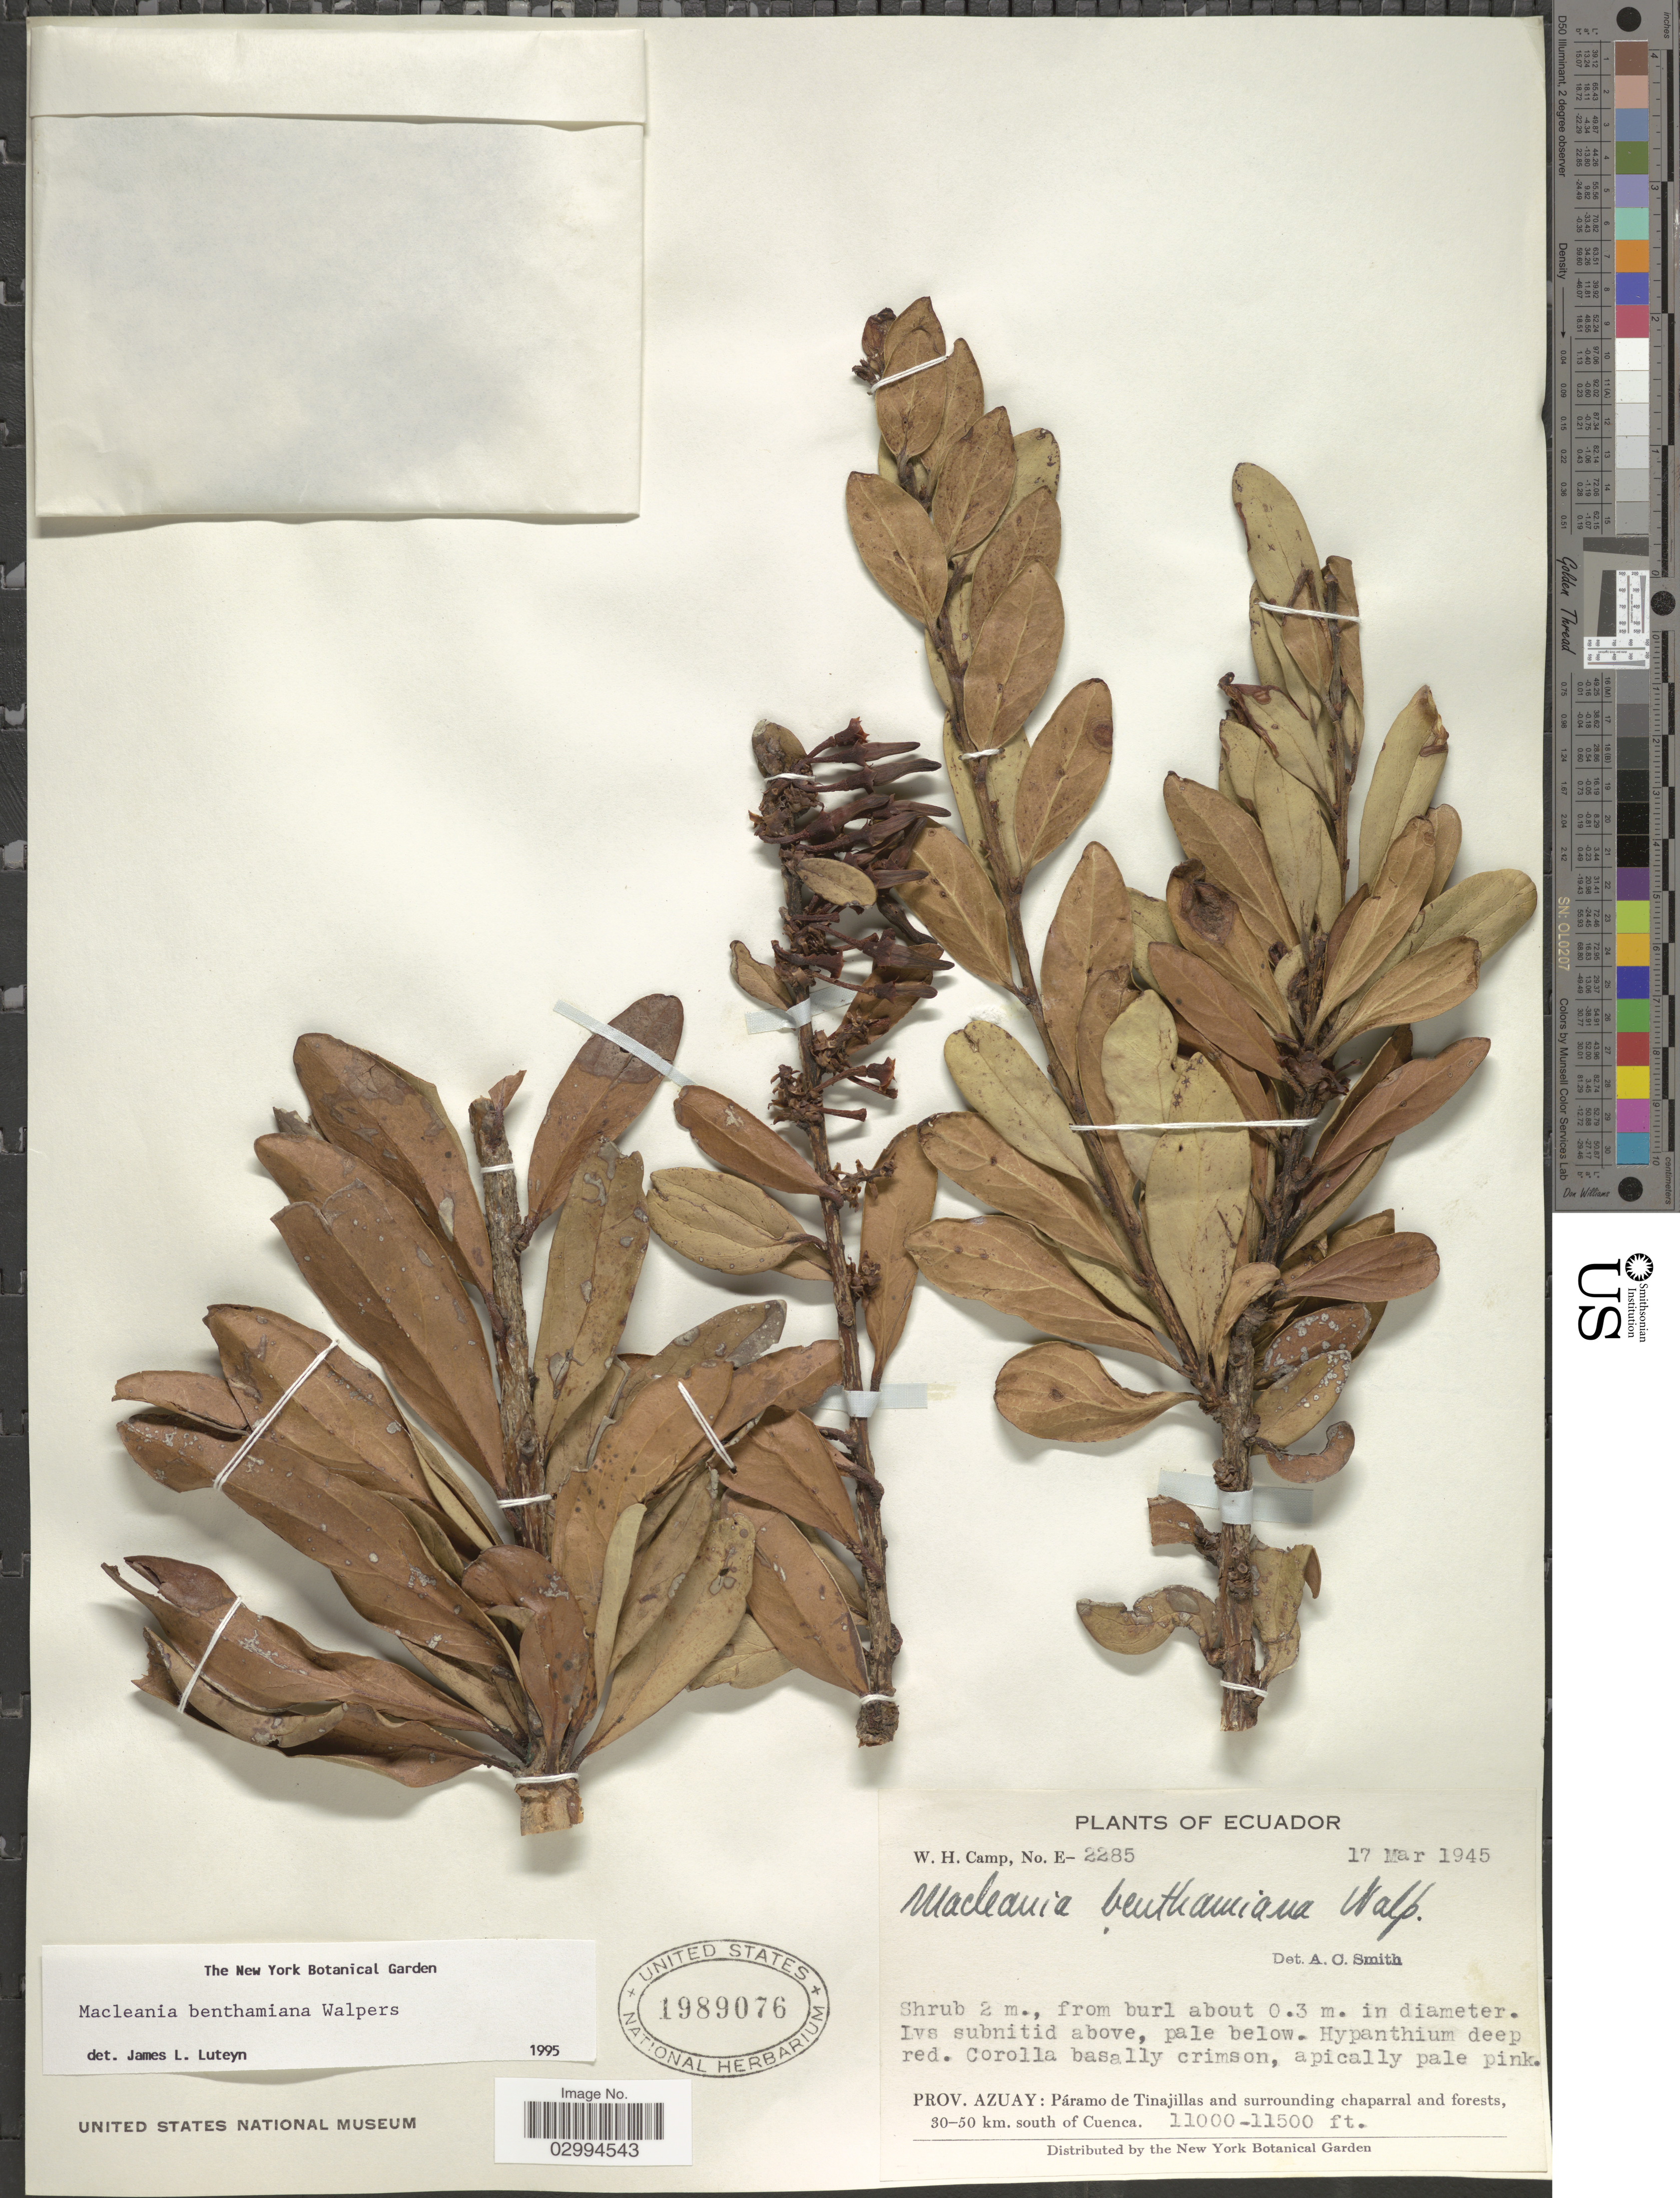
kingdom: Plantae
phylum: Tracheophyta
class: Magnoliopsida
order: Ericales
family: Ericaceae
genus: Macleania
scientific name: Macleania benthamiana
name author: Walp.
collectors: W. H. Camp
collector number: E-2285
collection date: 1945-03-17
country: Ecuador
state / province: Azuay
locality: Páramo de Tinajillas and surrounding chaparral and forests, 30-50 km. south of Cuenca.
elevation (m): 3353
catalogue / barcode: US 1989076